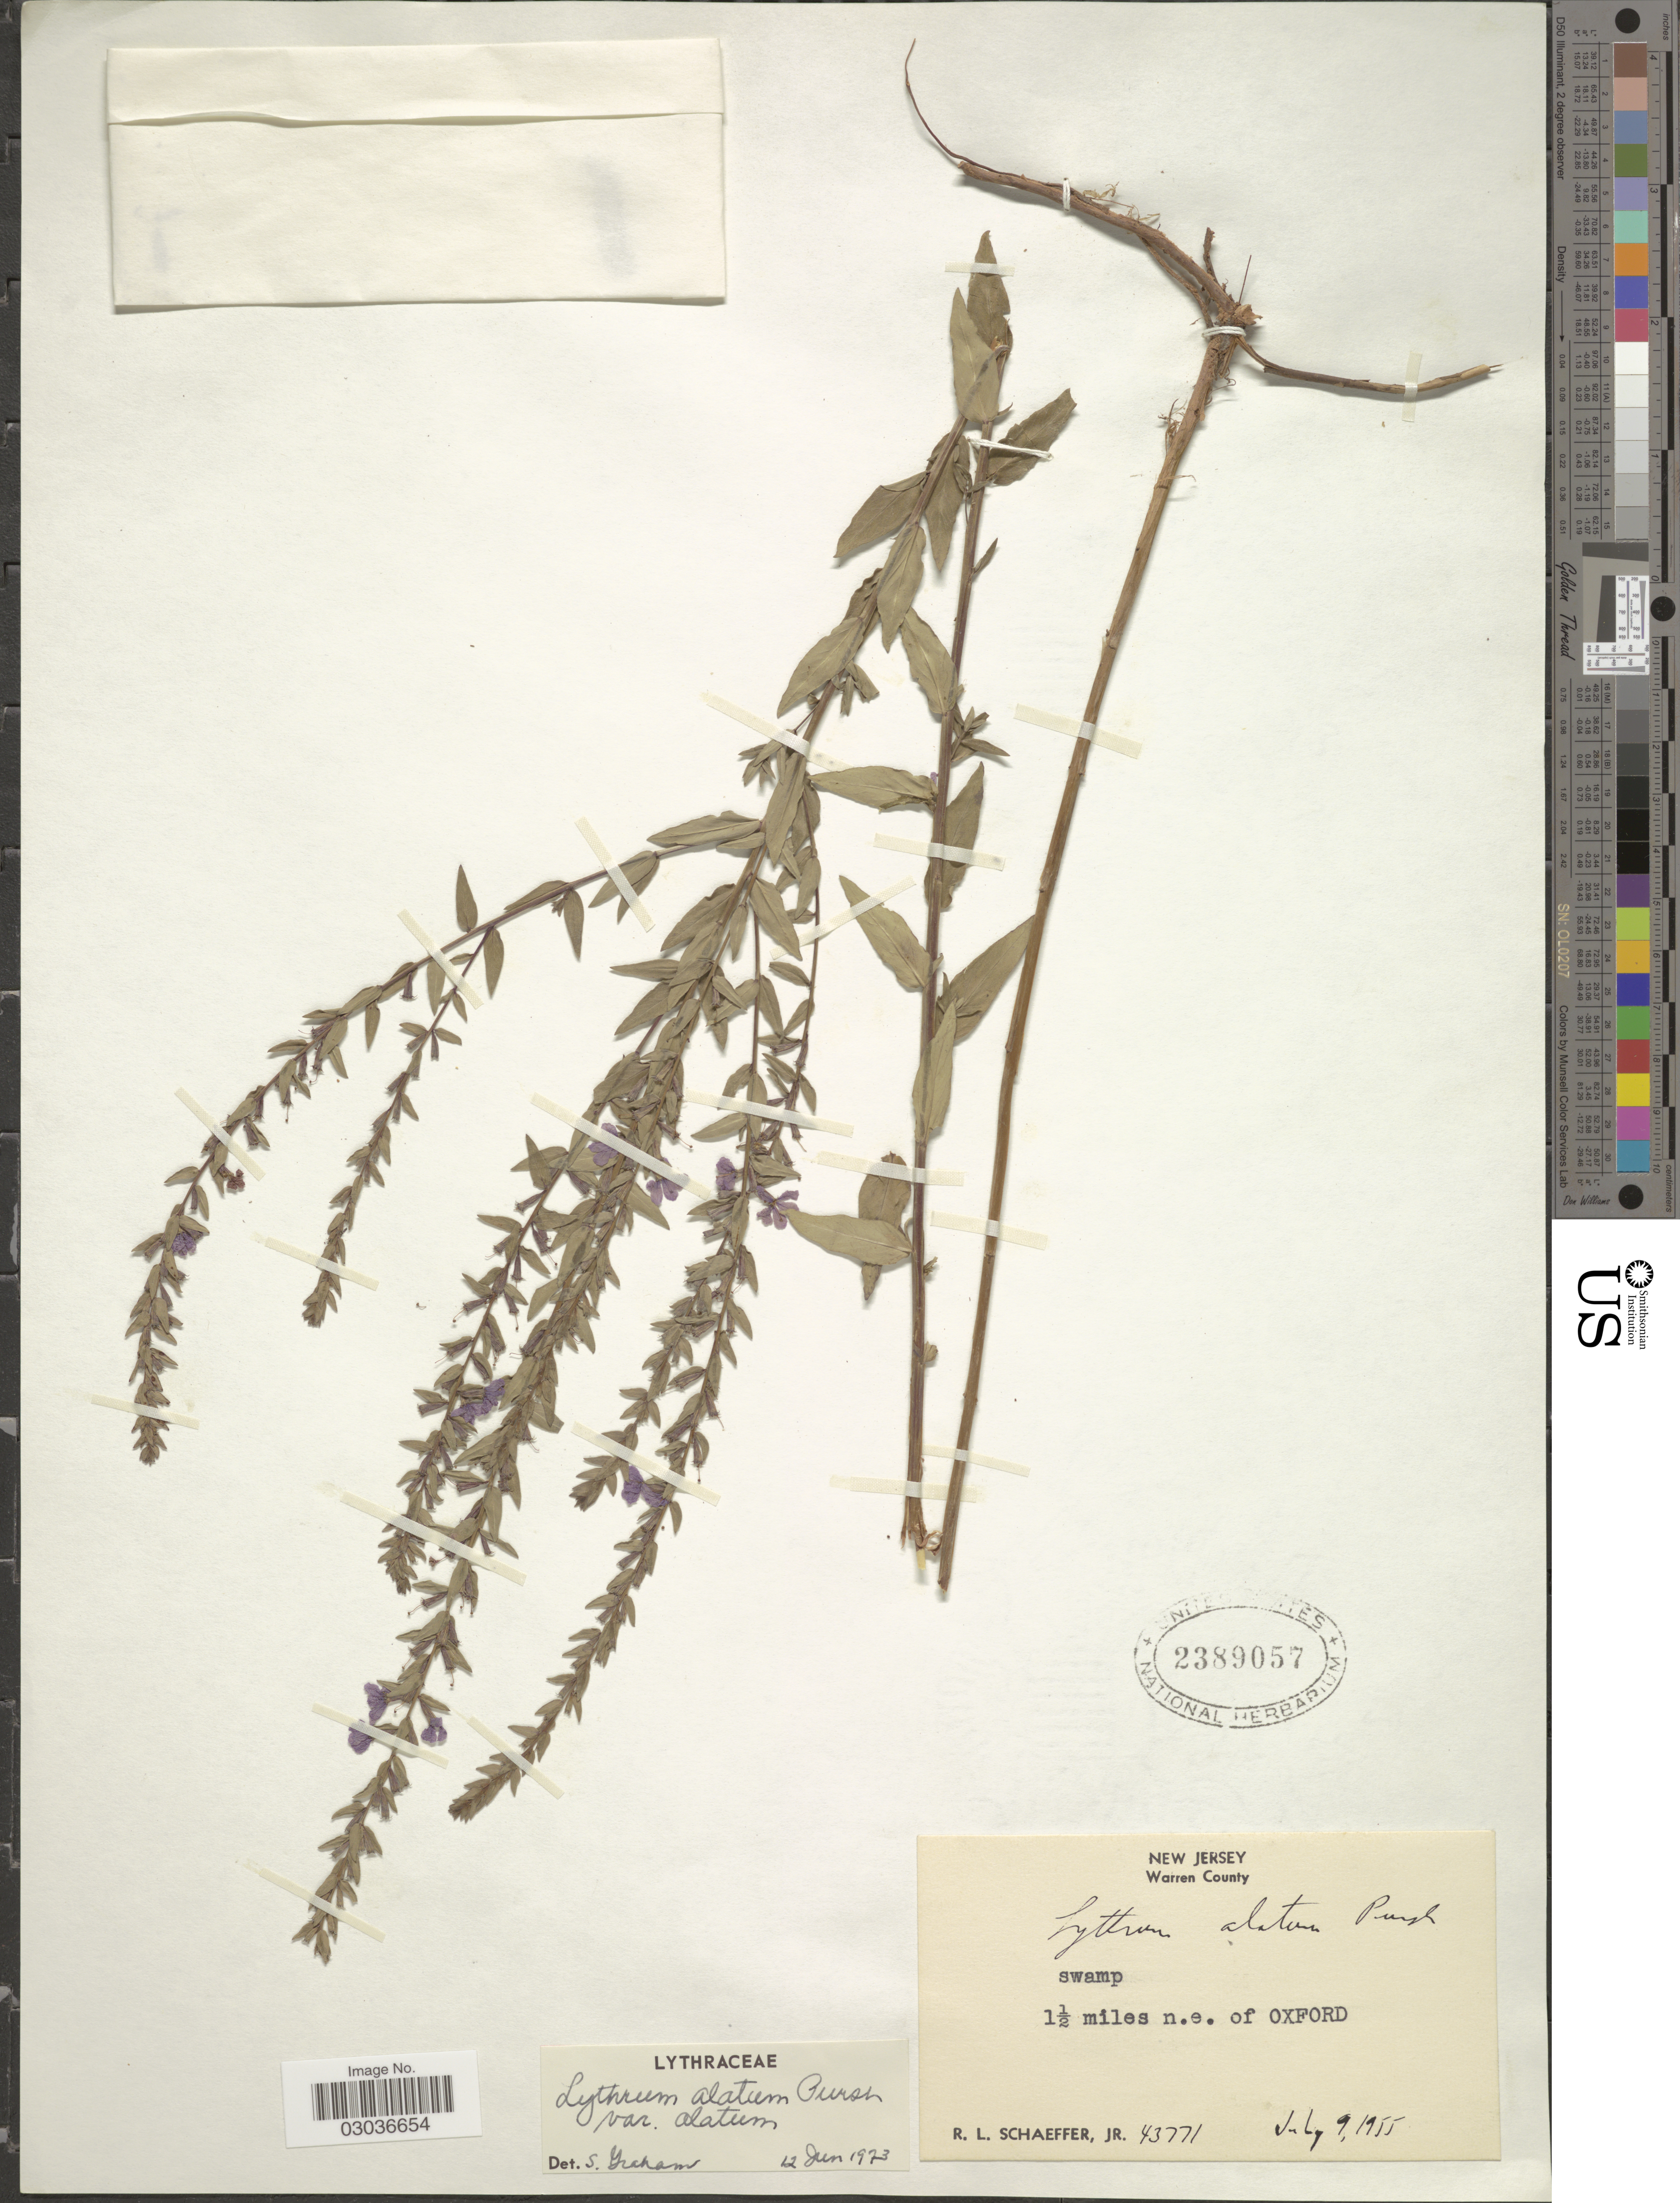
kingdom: Plantae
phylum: Tracheophyta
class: Magnoliopsida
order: Myrtales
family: Lythraceae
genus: Lythrum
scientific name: Lythrum alatum var. alatum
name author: Pursh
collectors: R. L. Schaeffer Jr.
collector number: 43771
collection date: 1955-07-09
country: United States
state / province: New Jersey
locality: Warren County. 1½ miles n.e. of Oxford.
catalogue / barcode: US 2389057